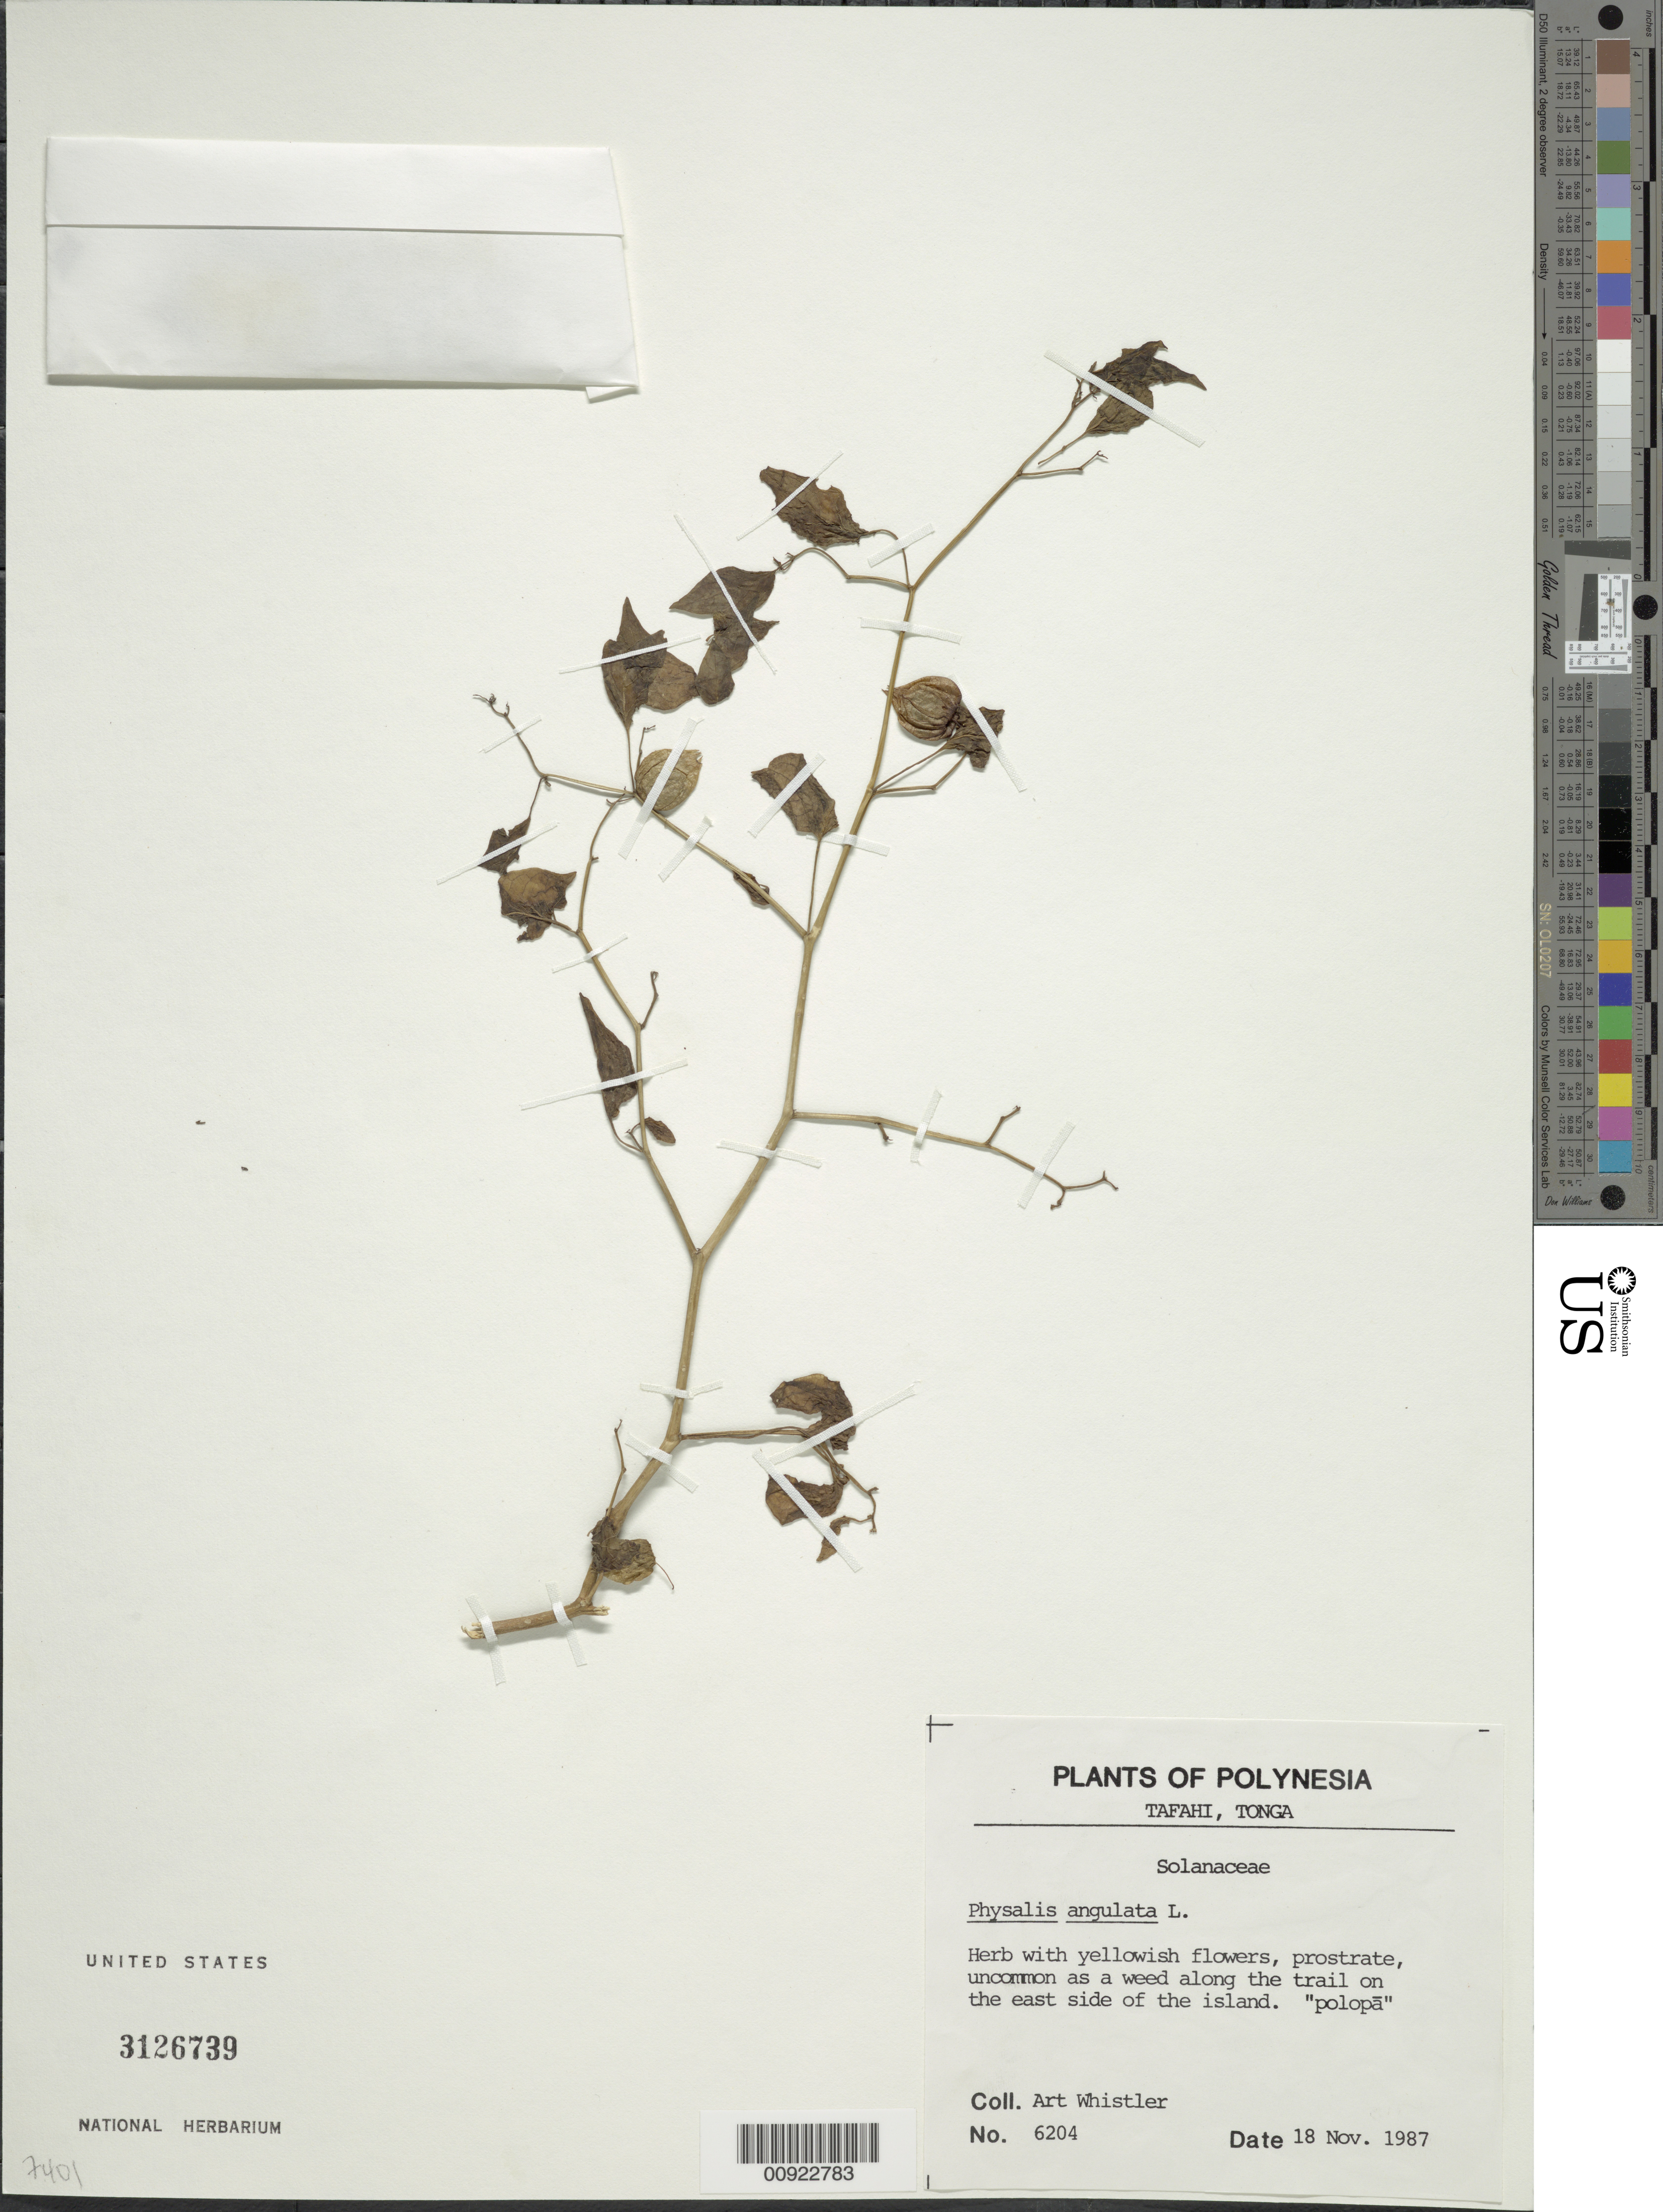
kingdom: Plantae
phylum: Tracheophyta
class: Magnoliopsida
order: Solanales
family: Solanaceae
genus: Physalis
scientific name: Physalis angulata var. angulata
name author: L.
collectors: A. Whistler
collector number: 6204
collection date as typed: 18 Nov 1987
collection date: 1987-11-18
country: Tonga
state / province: Tonga Outliers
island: Tafahi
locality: east side of the island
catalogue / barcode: US 3126739